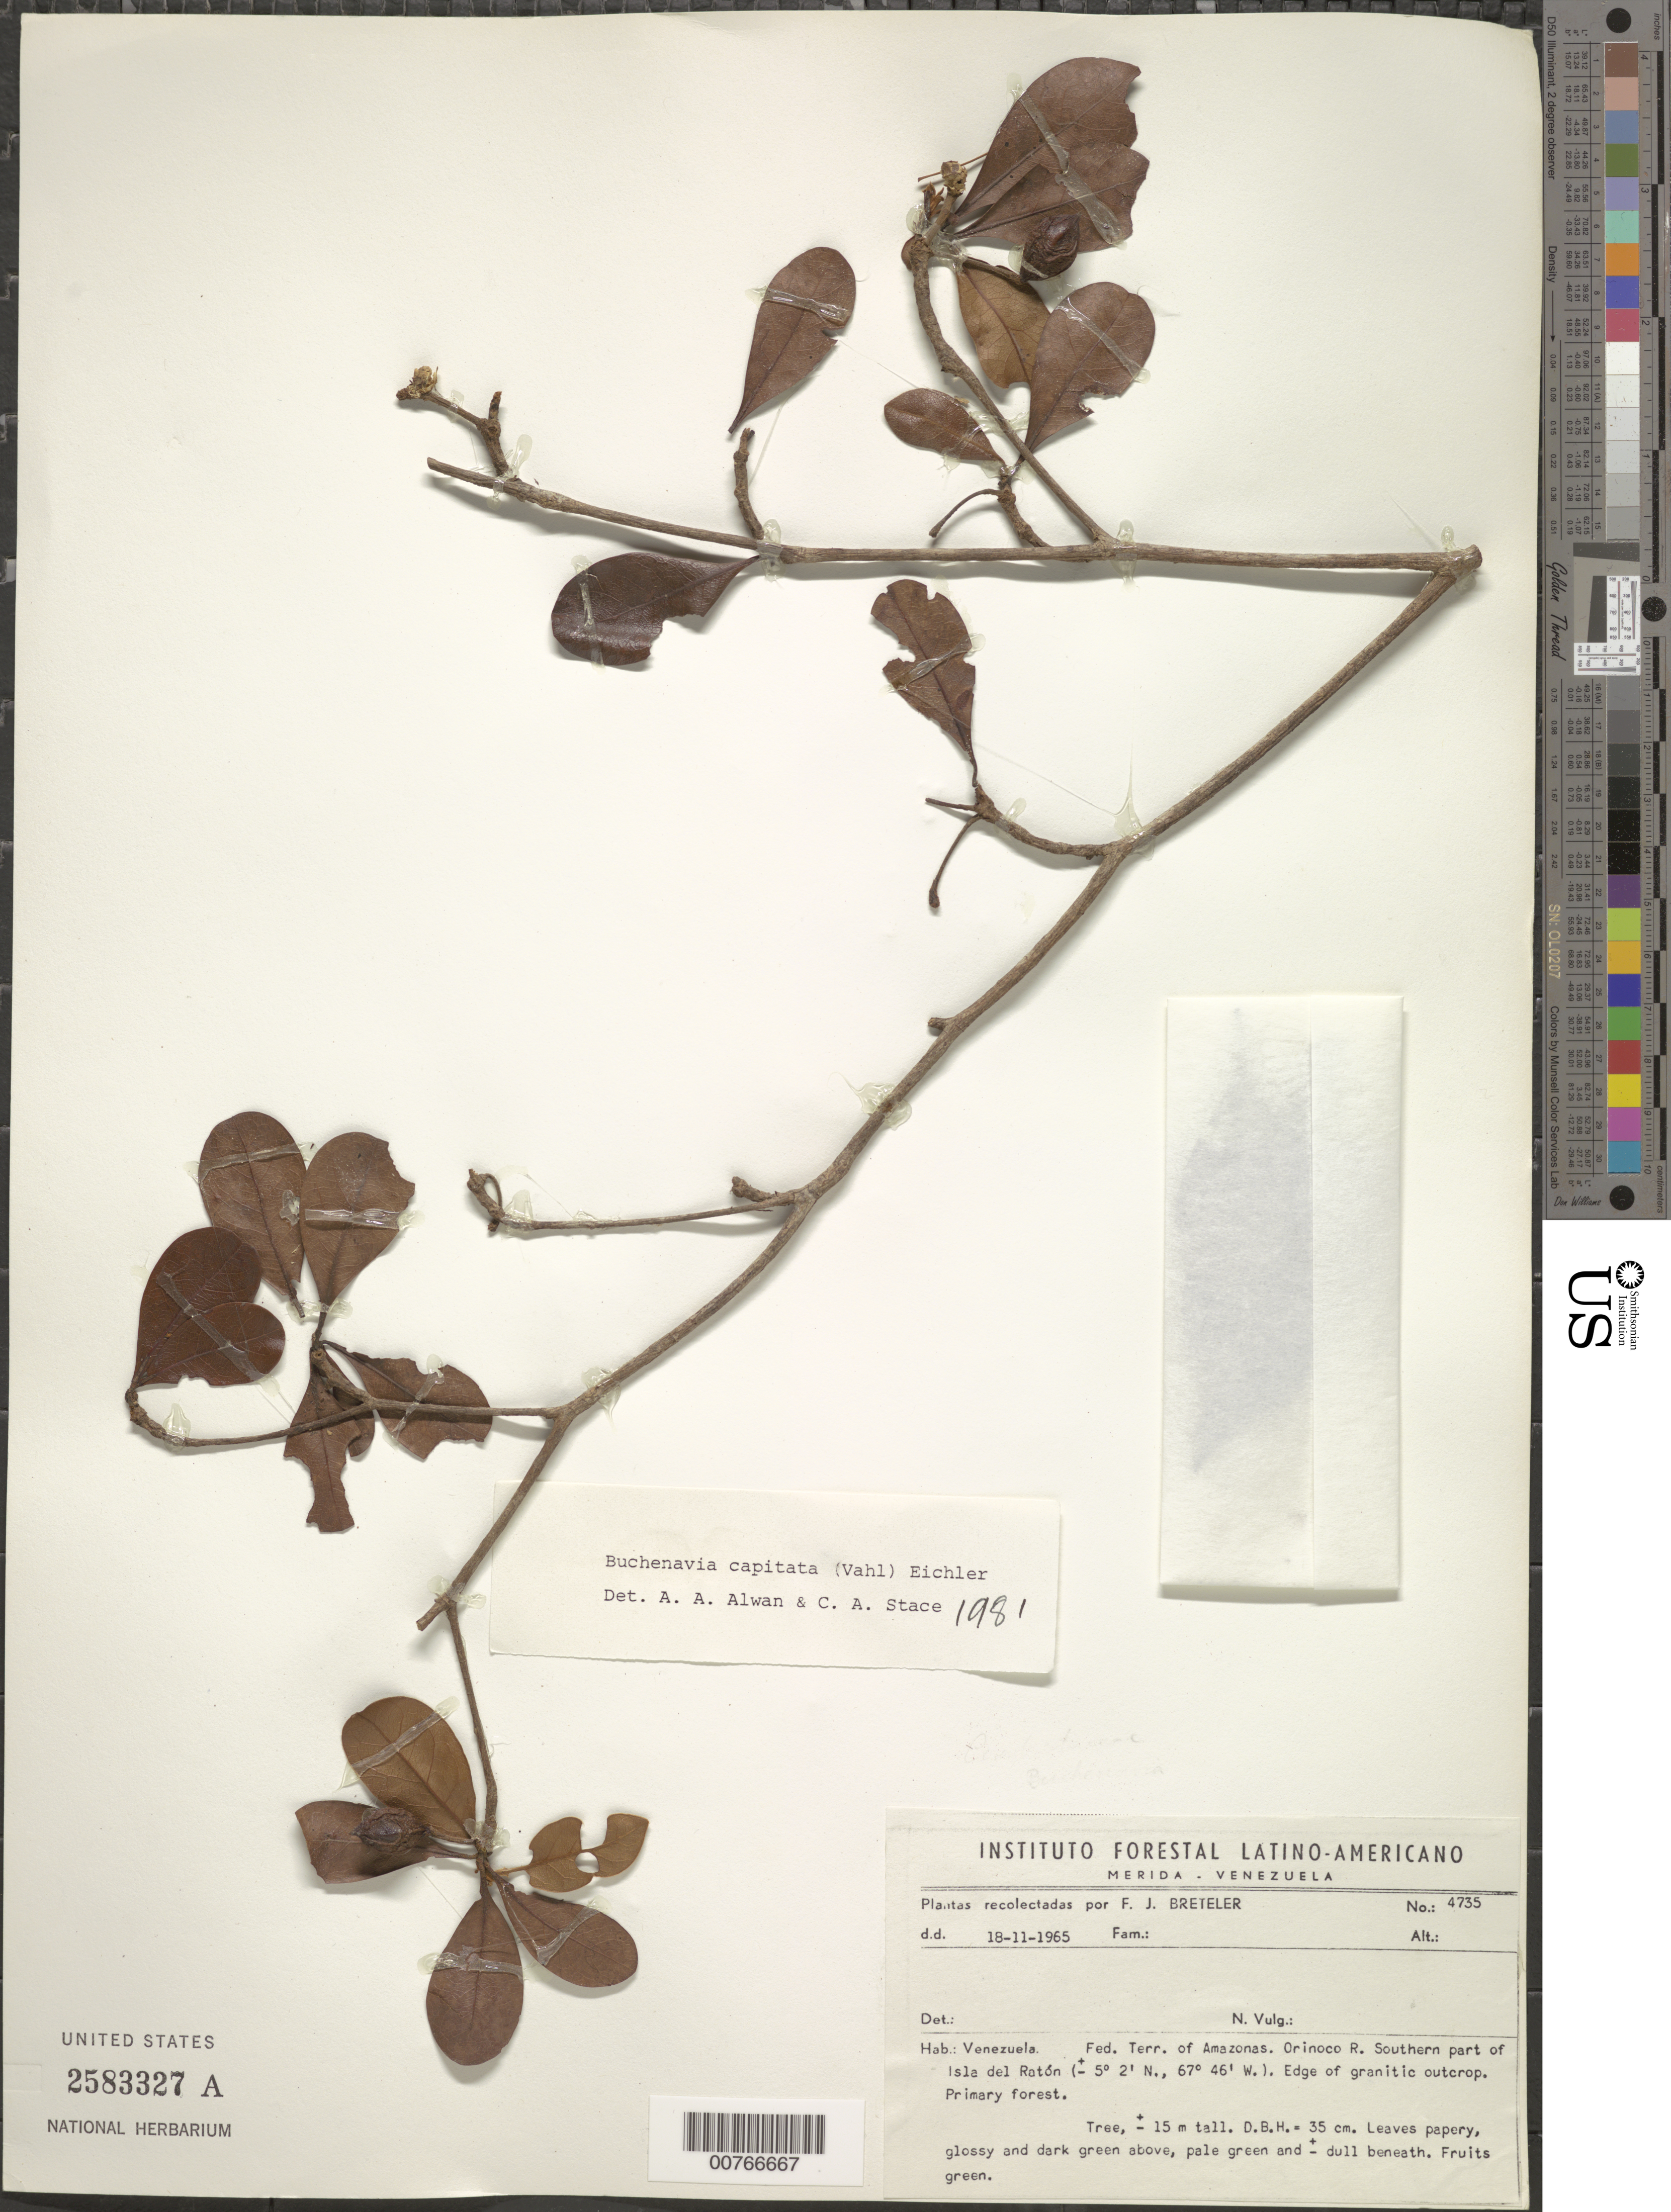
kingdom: Plantae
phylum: Tracheophyta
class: Magnoliopsida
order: Myrtales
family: Combretaceae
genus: Terminalia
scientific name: Terminalia tetraphylla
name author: (Aubl.) Gere & Boatwr.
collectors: F. J. Breteler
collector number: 4735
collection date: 1965-11-18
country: Venezuela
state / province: Amazonas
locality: Fed. Terr. of Amazonas. Orinoco R. Southern part of Isla del Ratón.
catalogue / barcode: US 2583327A